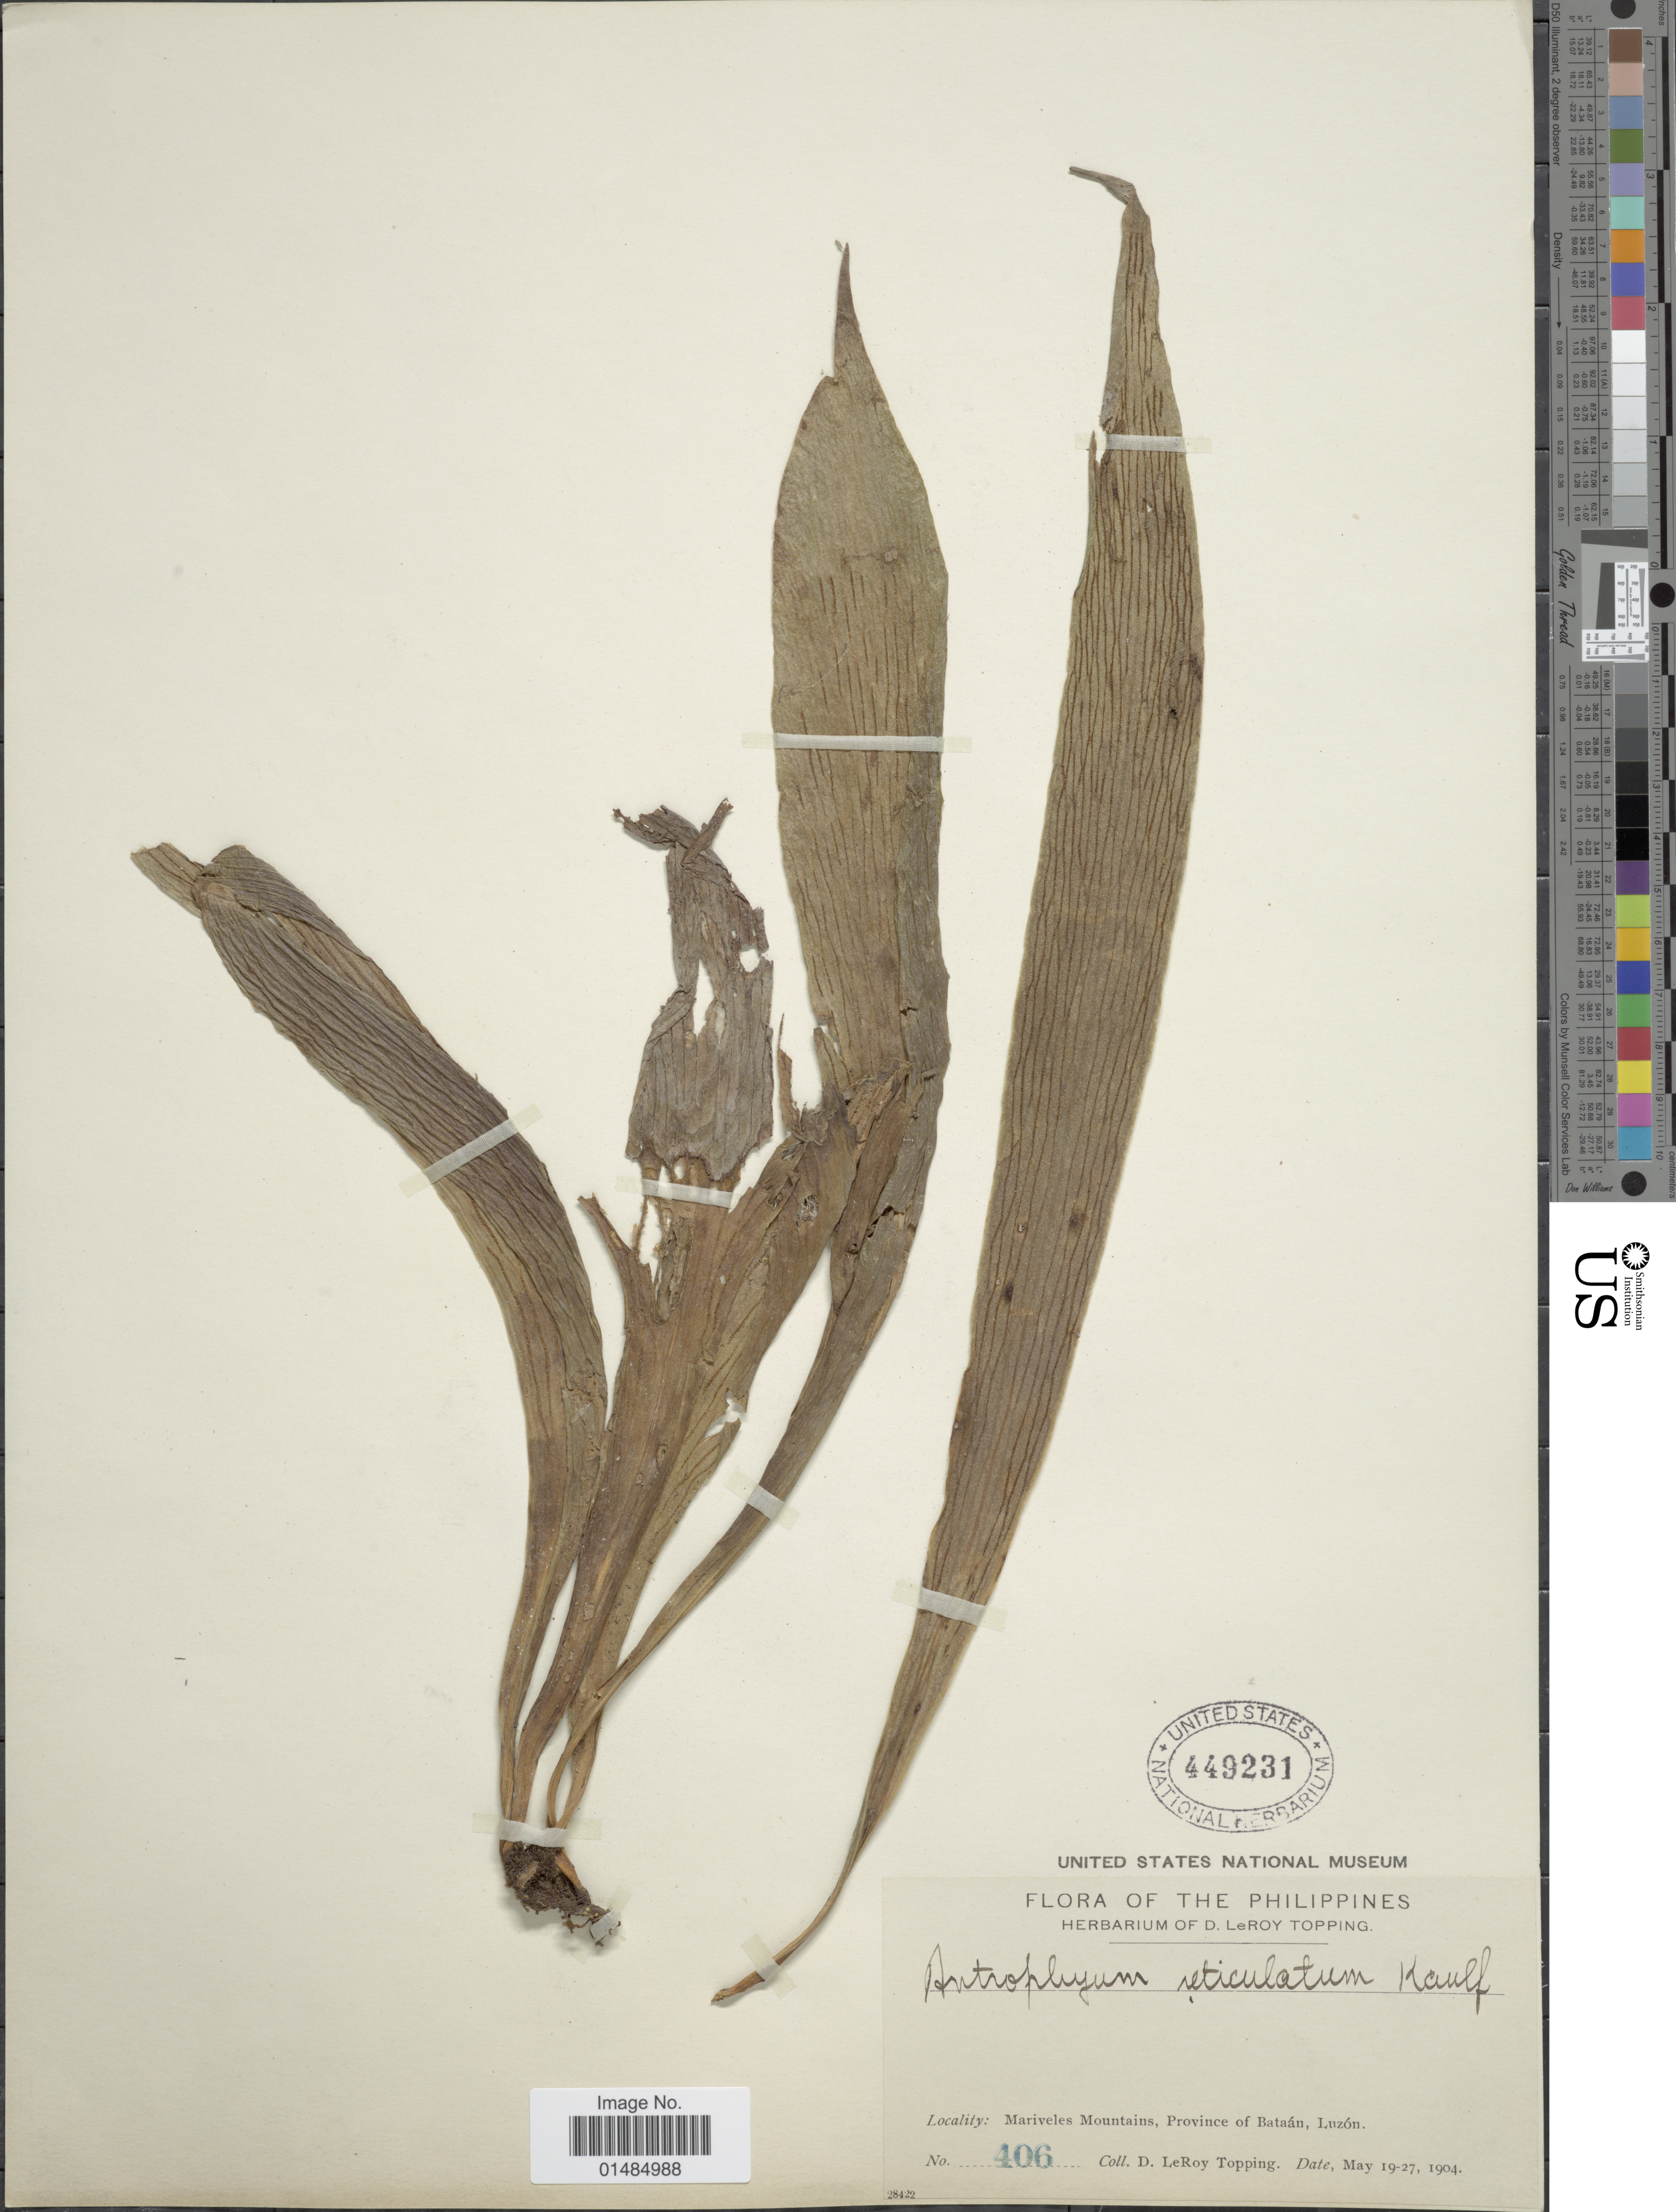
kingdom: Plantae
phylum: Tracheophyta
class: Polypodiopsida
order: Polypodiales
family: Pteridaceae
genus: Antrophyum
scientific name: Antrophyum reticulatum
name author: (G. Forst.) Kaulf.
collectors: D. L. Topping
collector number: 406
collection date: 1904-05-19/1904-05-27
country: Philippines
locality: Mariveles Mountains, Province of Bataán, Luzón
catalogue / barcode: US 449231